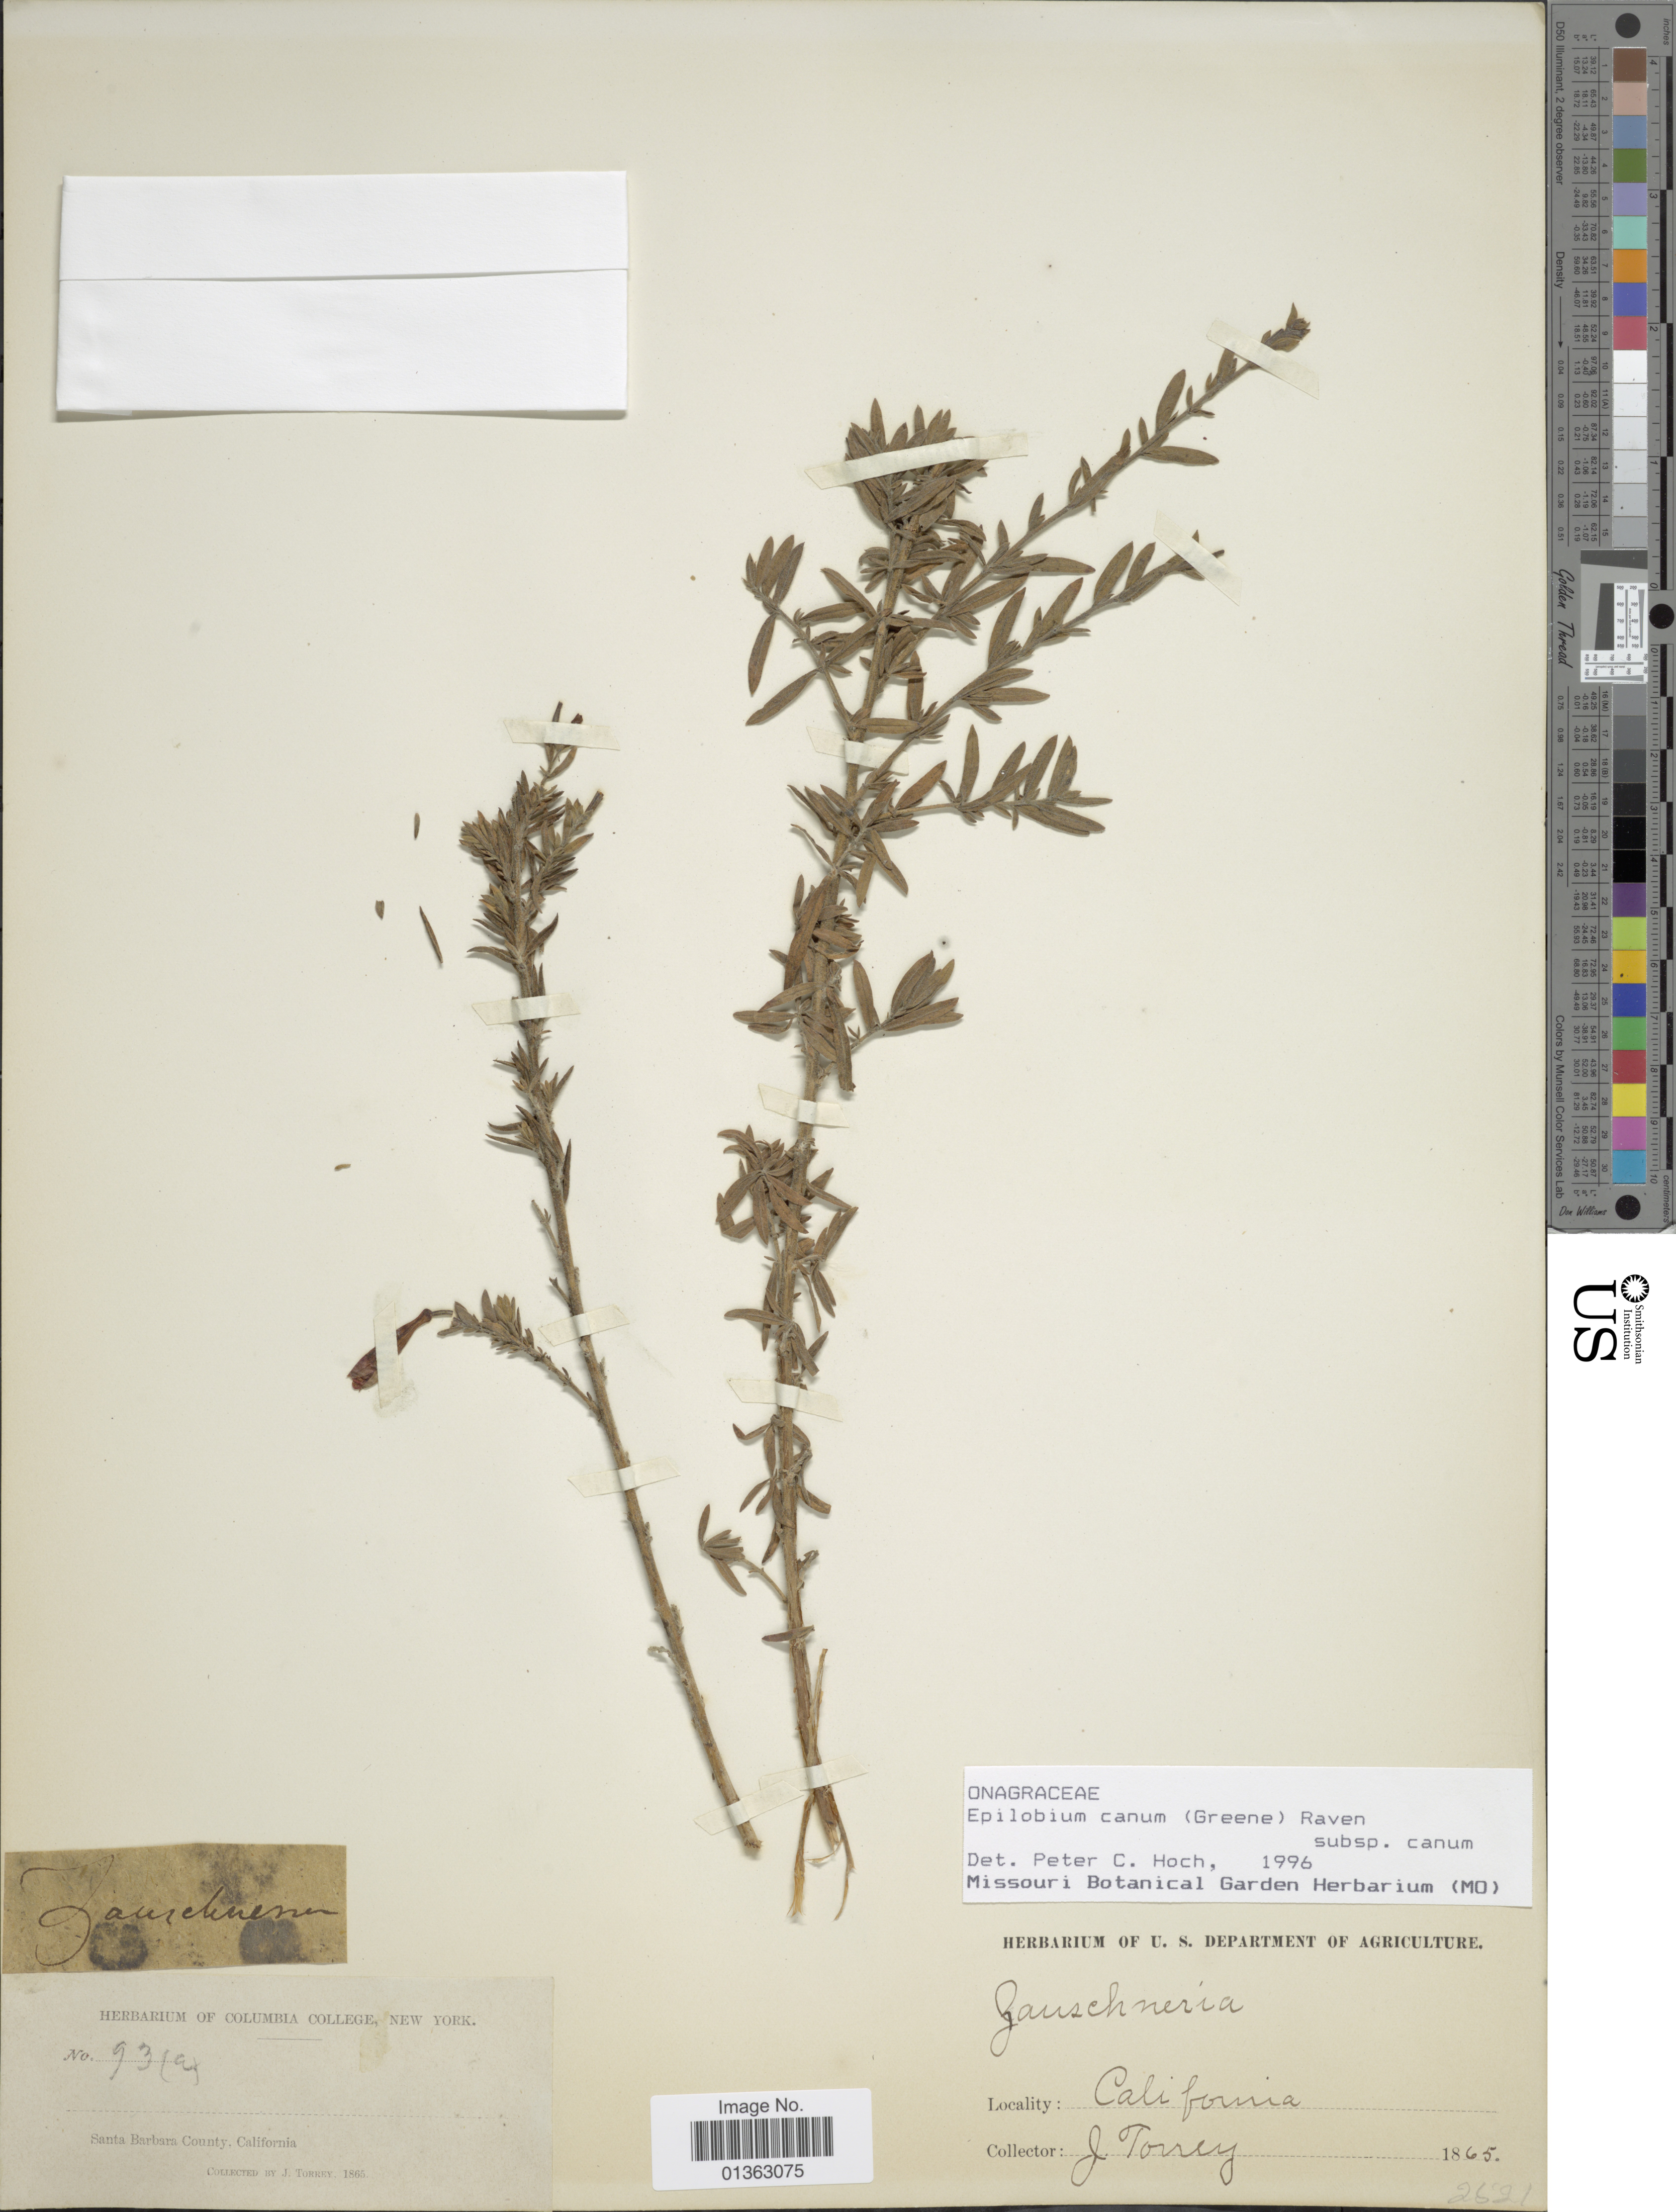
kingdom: Plantae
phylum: Tracheophyta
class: Magnoliopsida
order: Myrtales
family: Onagraceae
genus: Epilobium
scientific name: Epilobium canum subsp. canum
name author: (Greene) P.H. Raven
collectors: J. Torrey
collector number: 93 (a)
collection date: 1865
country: United States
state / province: California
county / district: Santa Barbara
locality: Santa Barbara County.